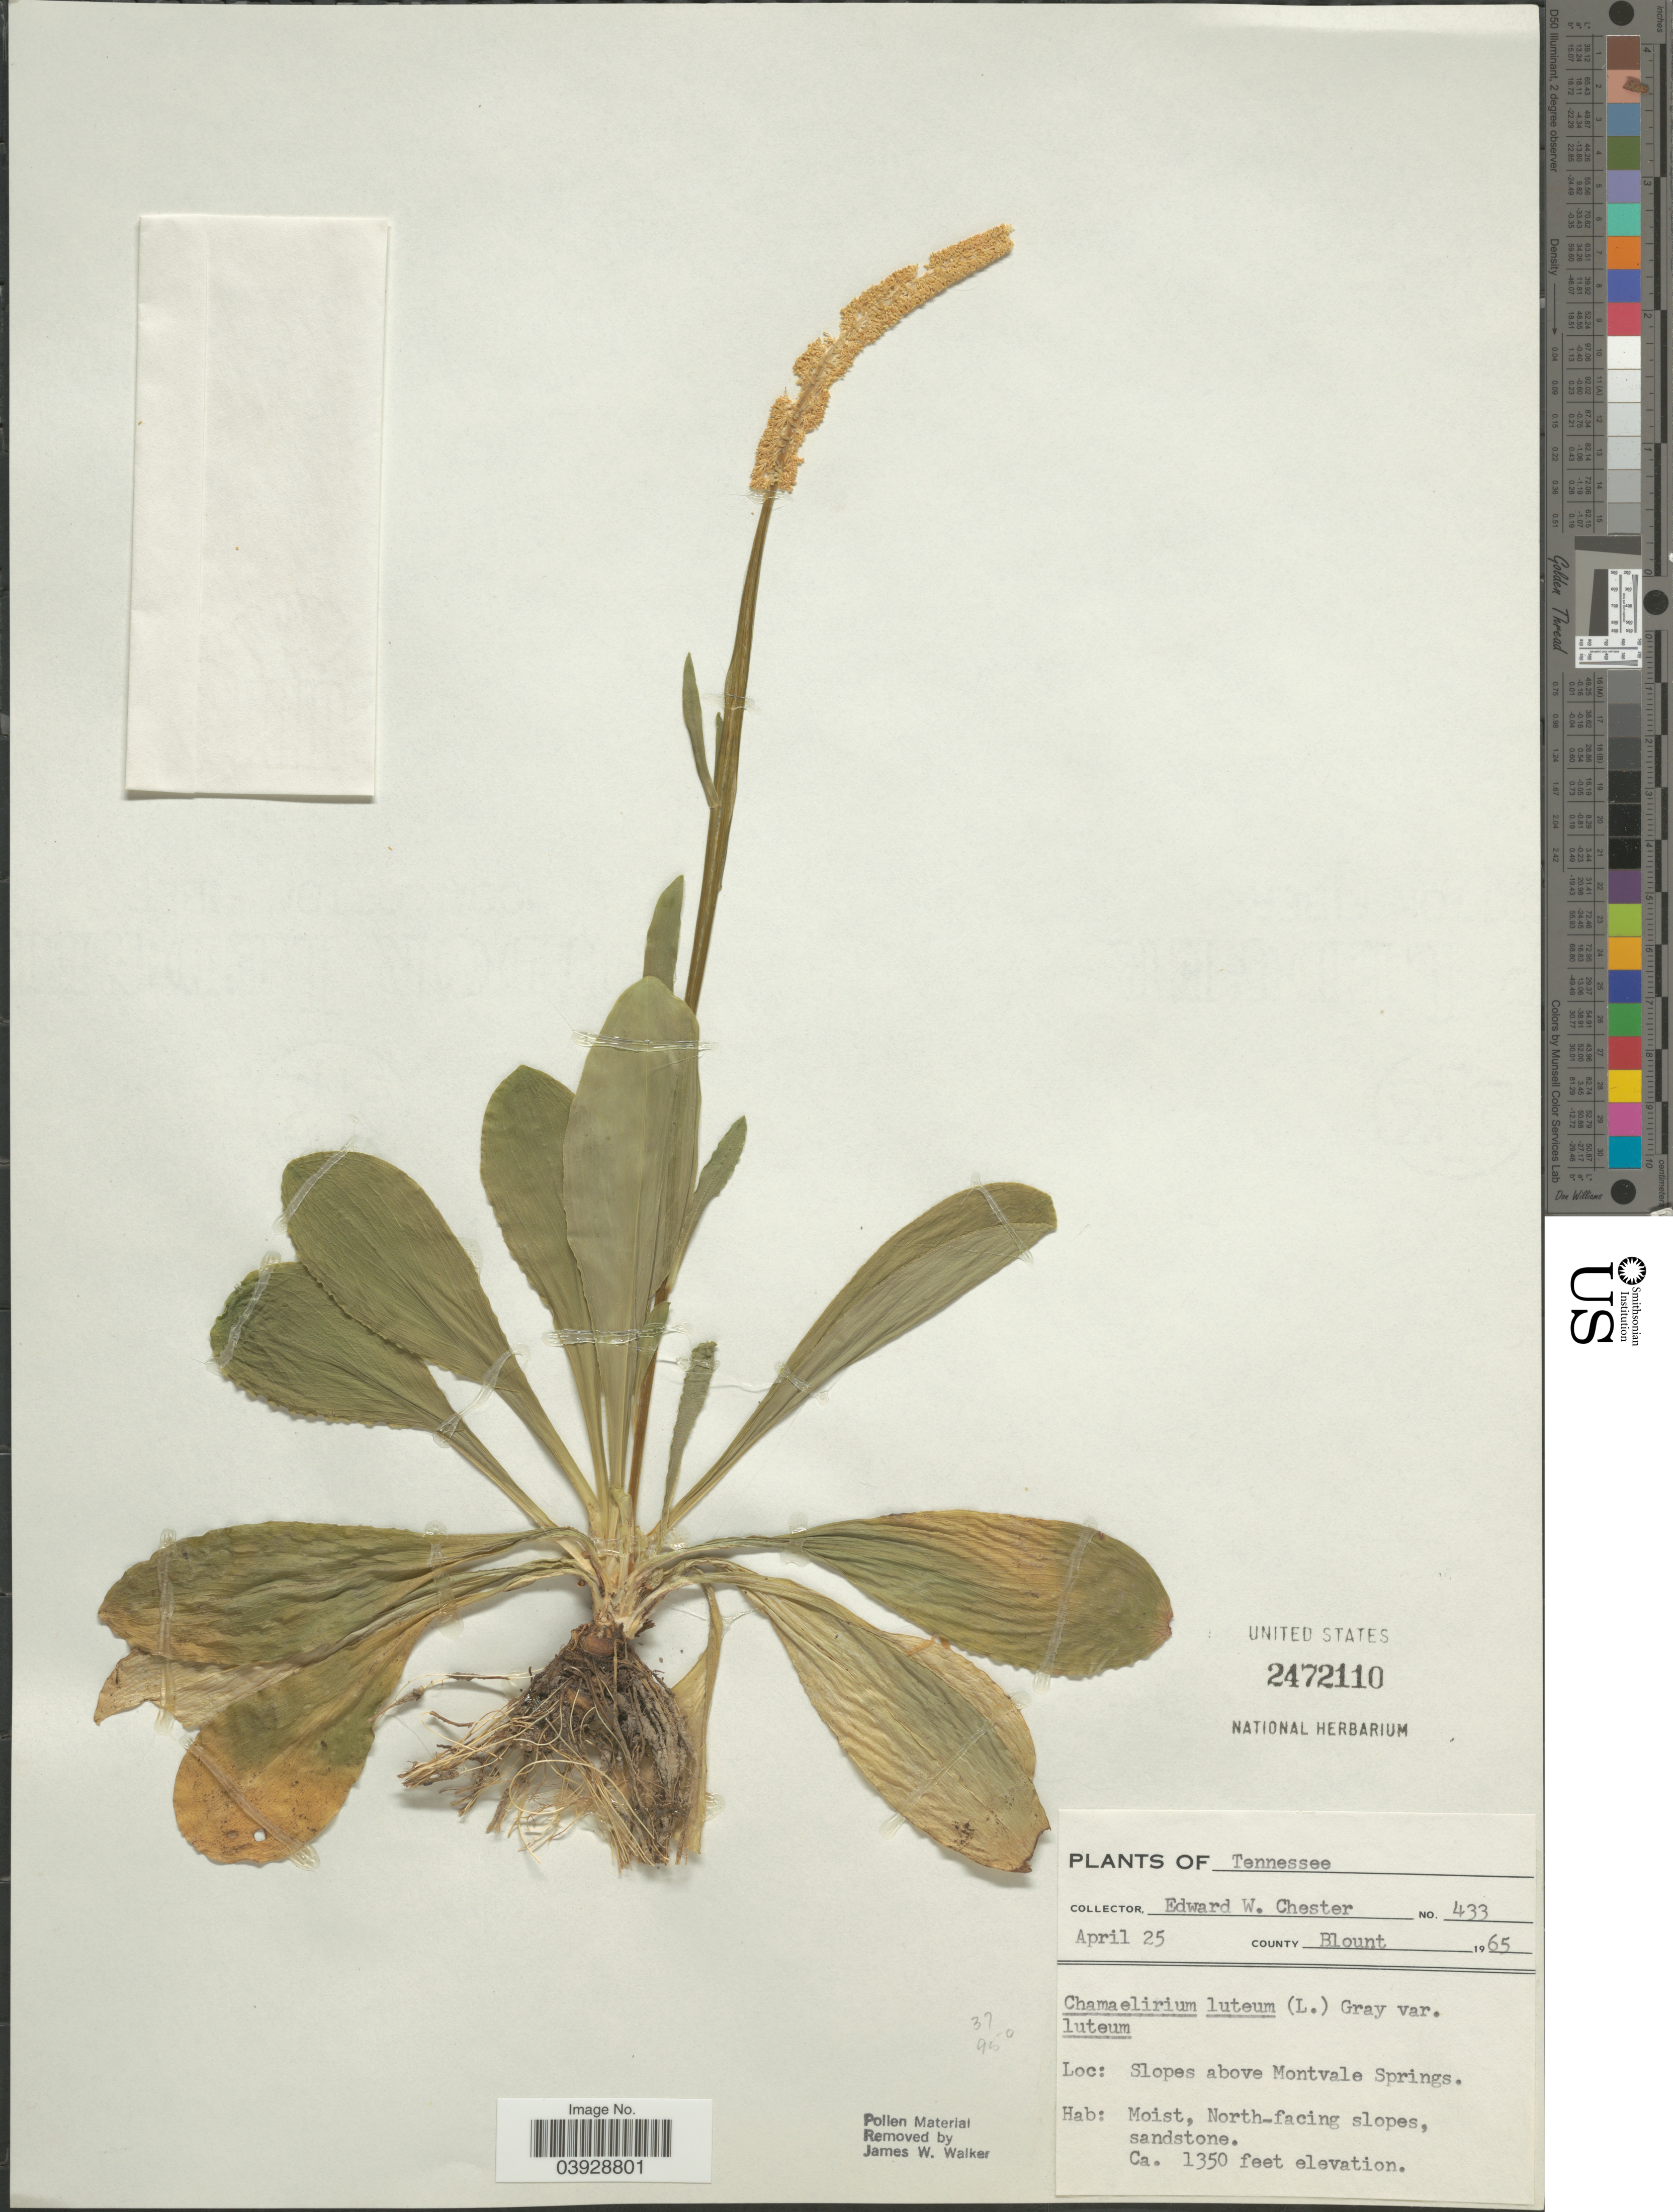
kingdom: Plantae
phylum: Tracheophyta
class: Liliopsida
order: Liliales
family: Melanthiaceae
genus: Chamaelirium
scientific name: Chamaelirium luteum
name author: (L.) A. Gray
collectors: E. W. Chester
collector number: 433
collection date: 1965-04-25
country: United States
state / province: Tennessee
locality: County Blount. Slopes above Montvale Springs. North-facing slopes.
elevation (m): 411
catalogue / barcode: US 2472110